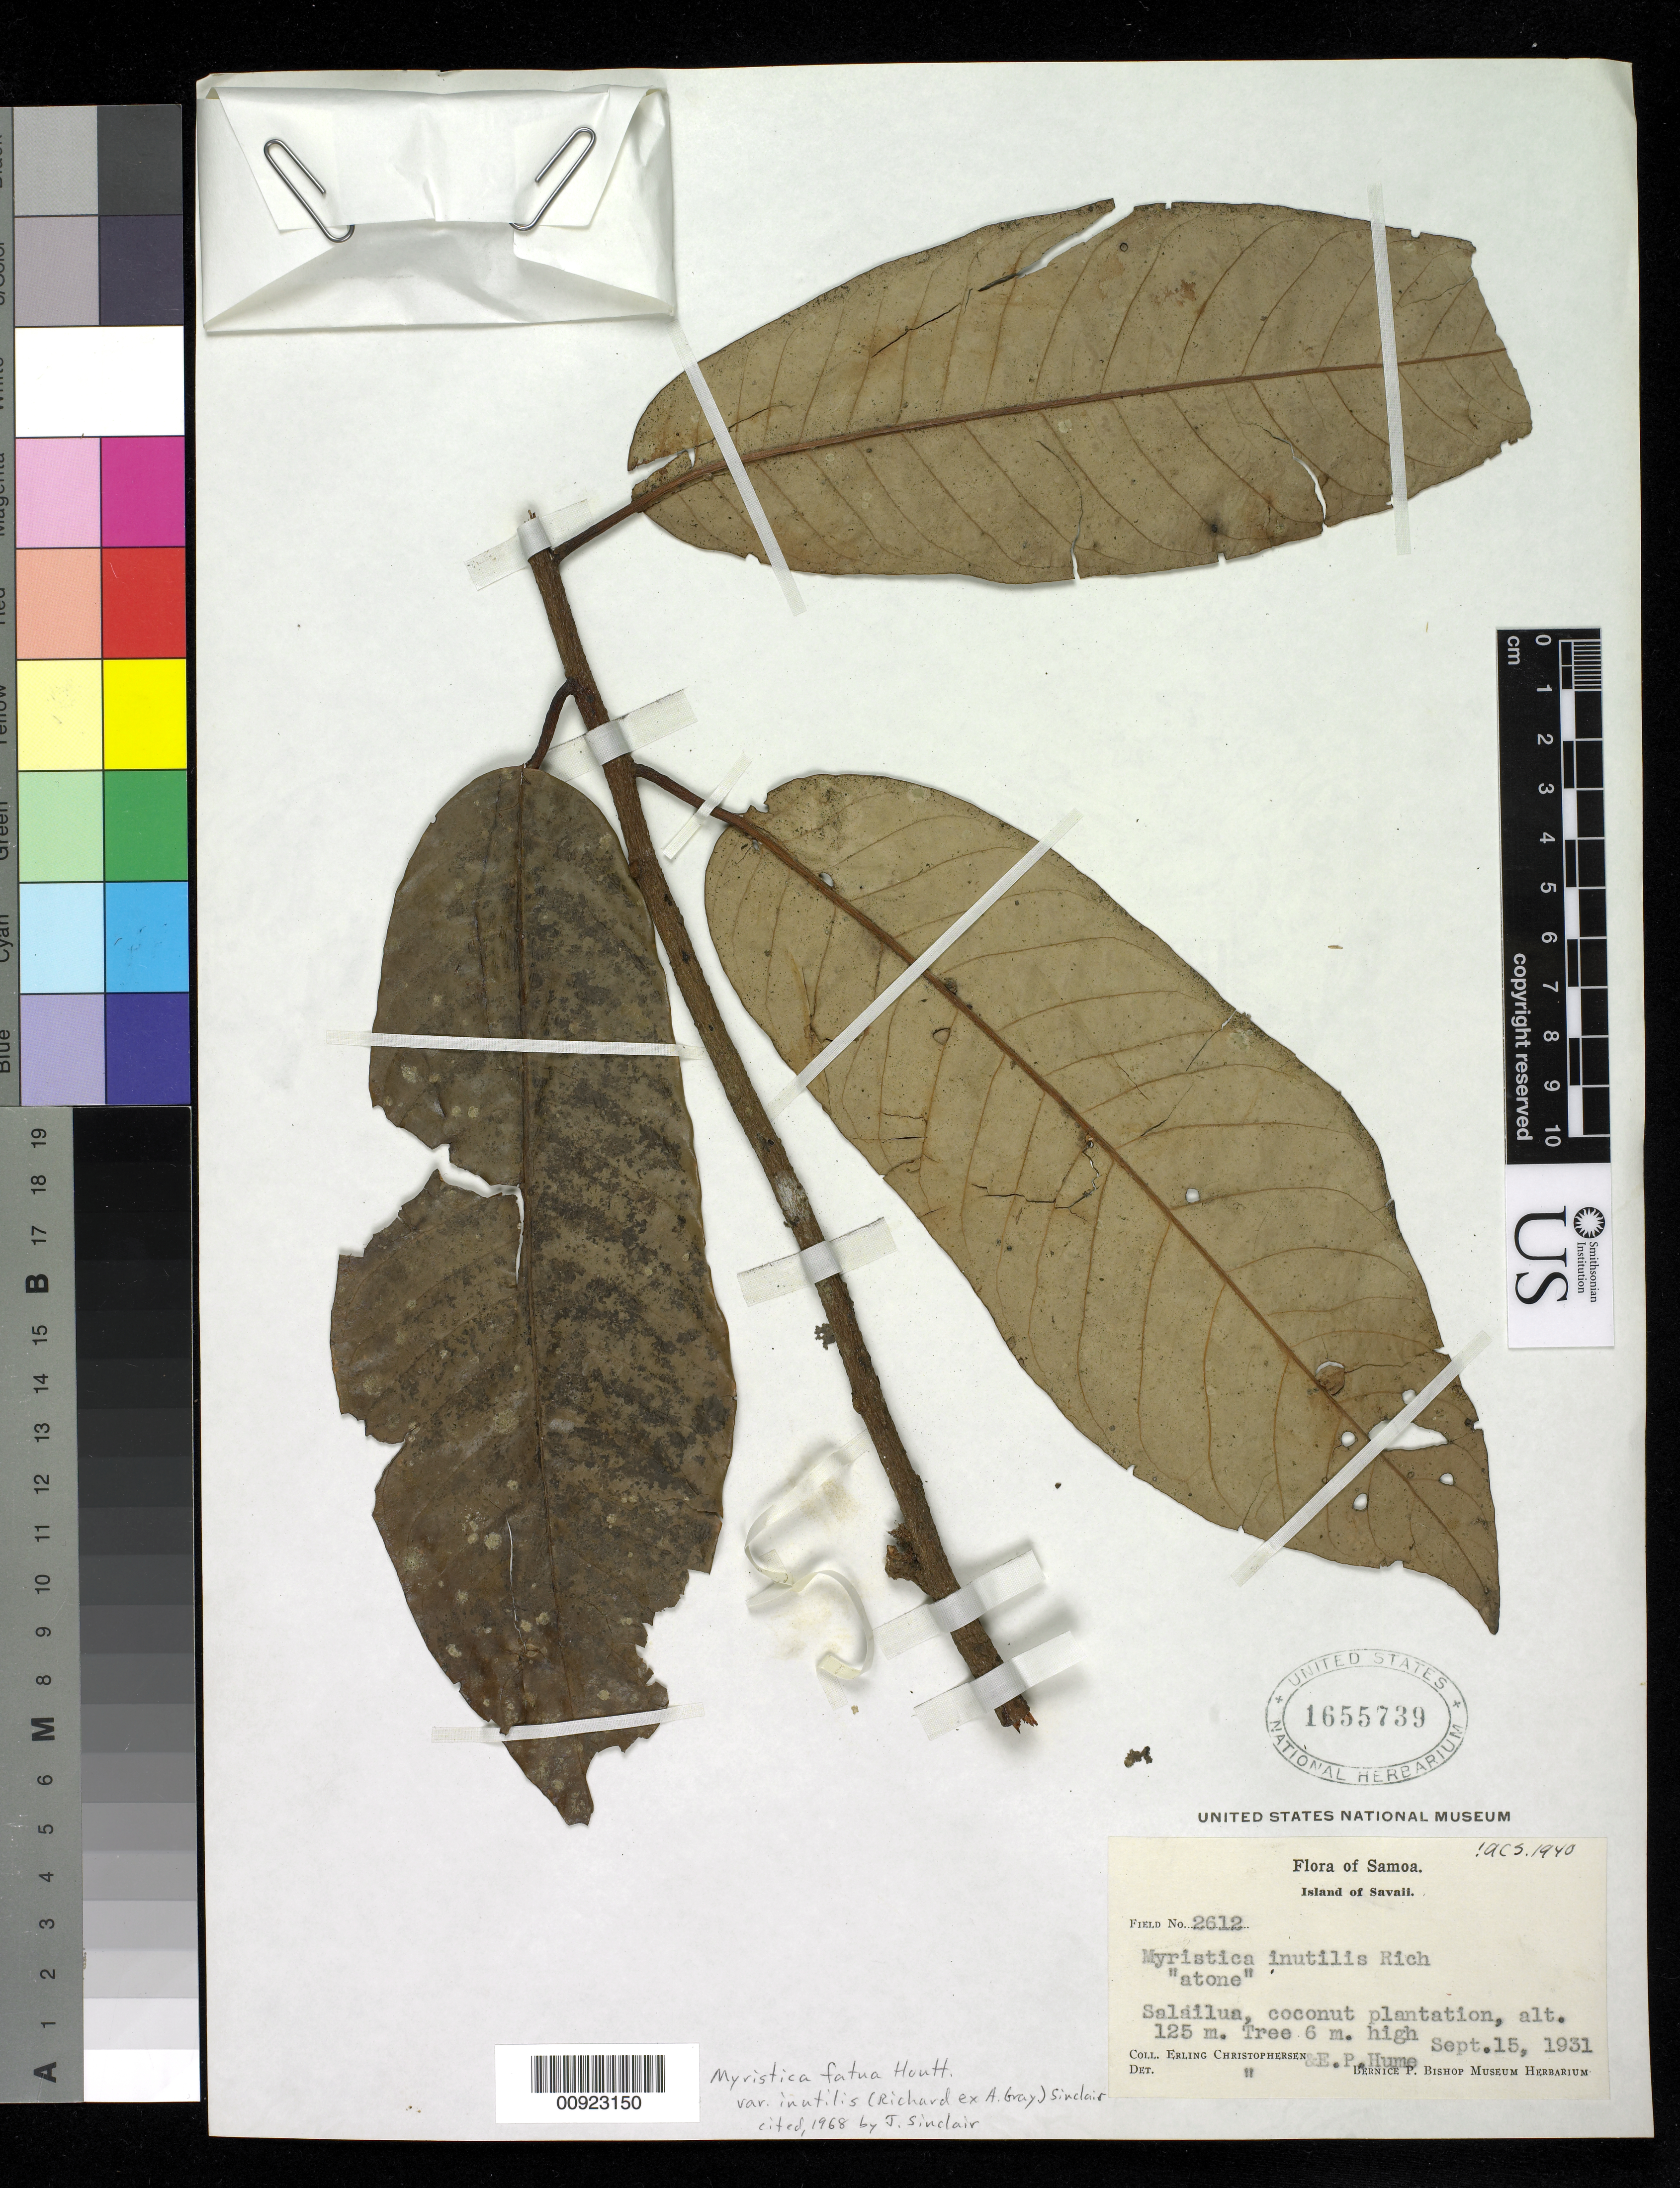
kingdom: Plantae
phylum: Tracheophyta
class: Magnoliopsida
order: Magnoliales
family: Myristicaceae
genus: Myristica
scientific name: Myristica inutilis subsp. inutilis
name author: A. Gray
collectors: E. Christophersen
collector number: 2612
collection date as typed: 15 Sep 1931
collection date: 1931-09-15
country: Samoa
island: Savai'i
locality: Salailua coconut plantation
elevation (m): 125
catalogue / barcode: US 1655739